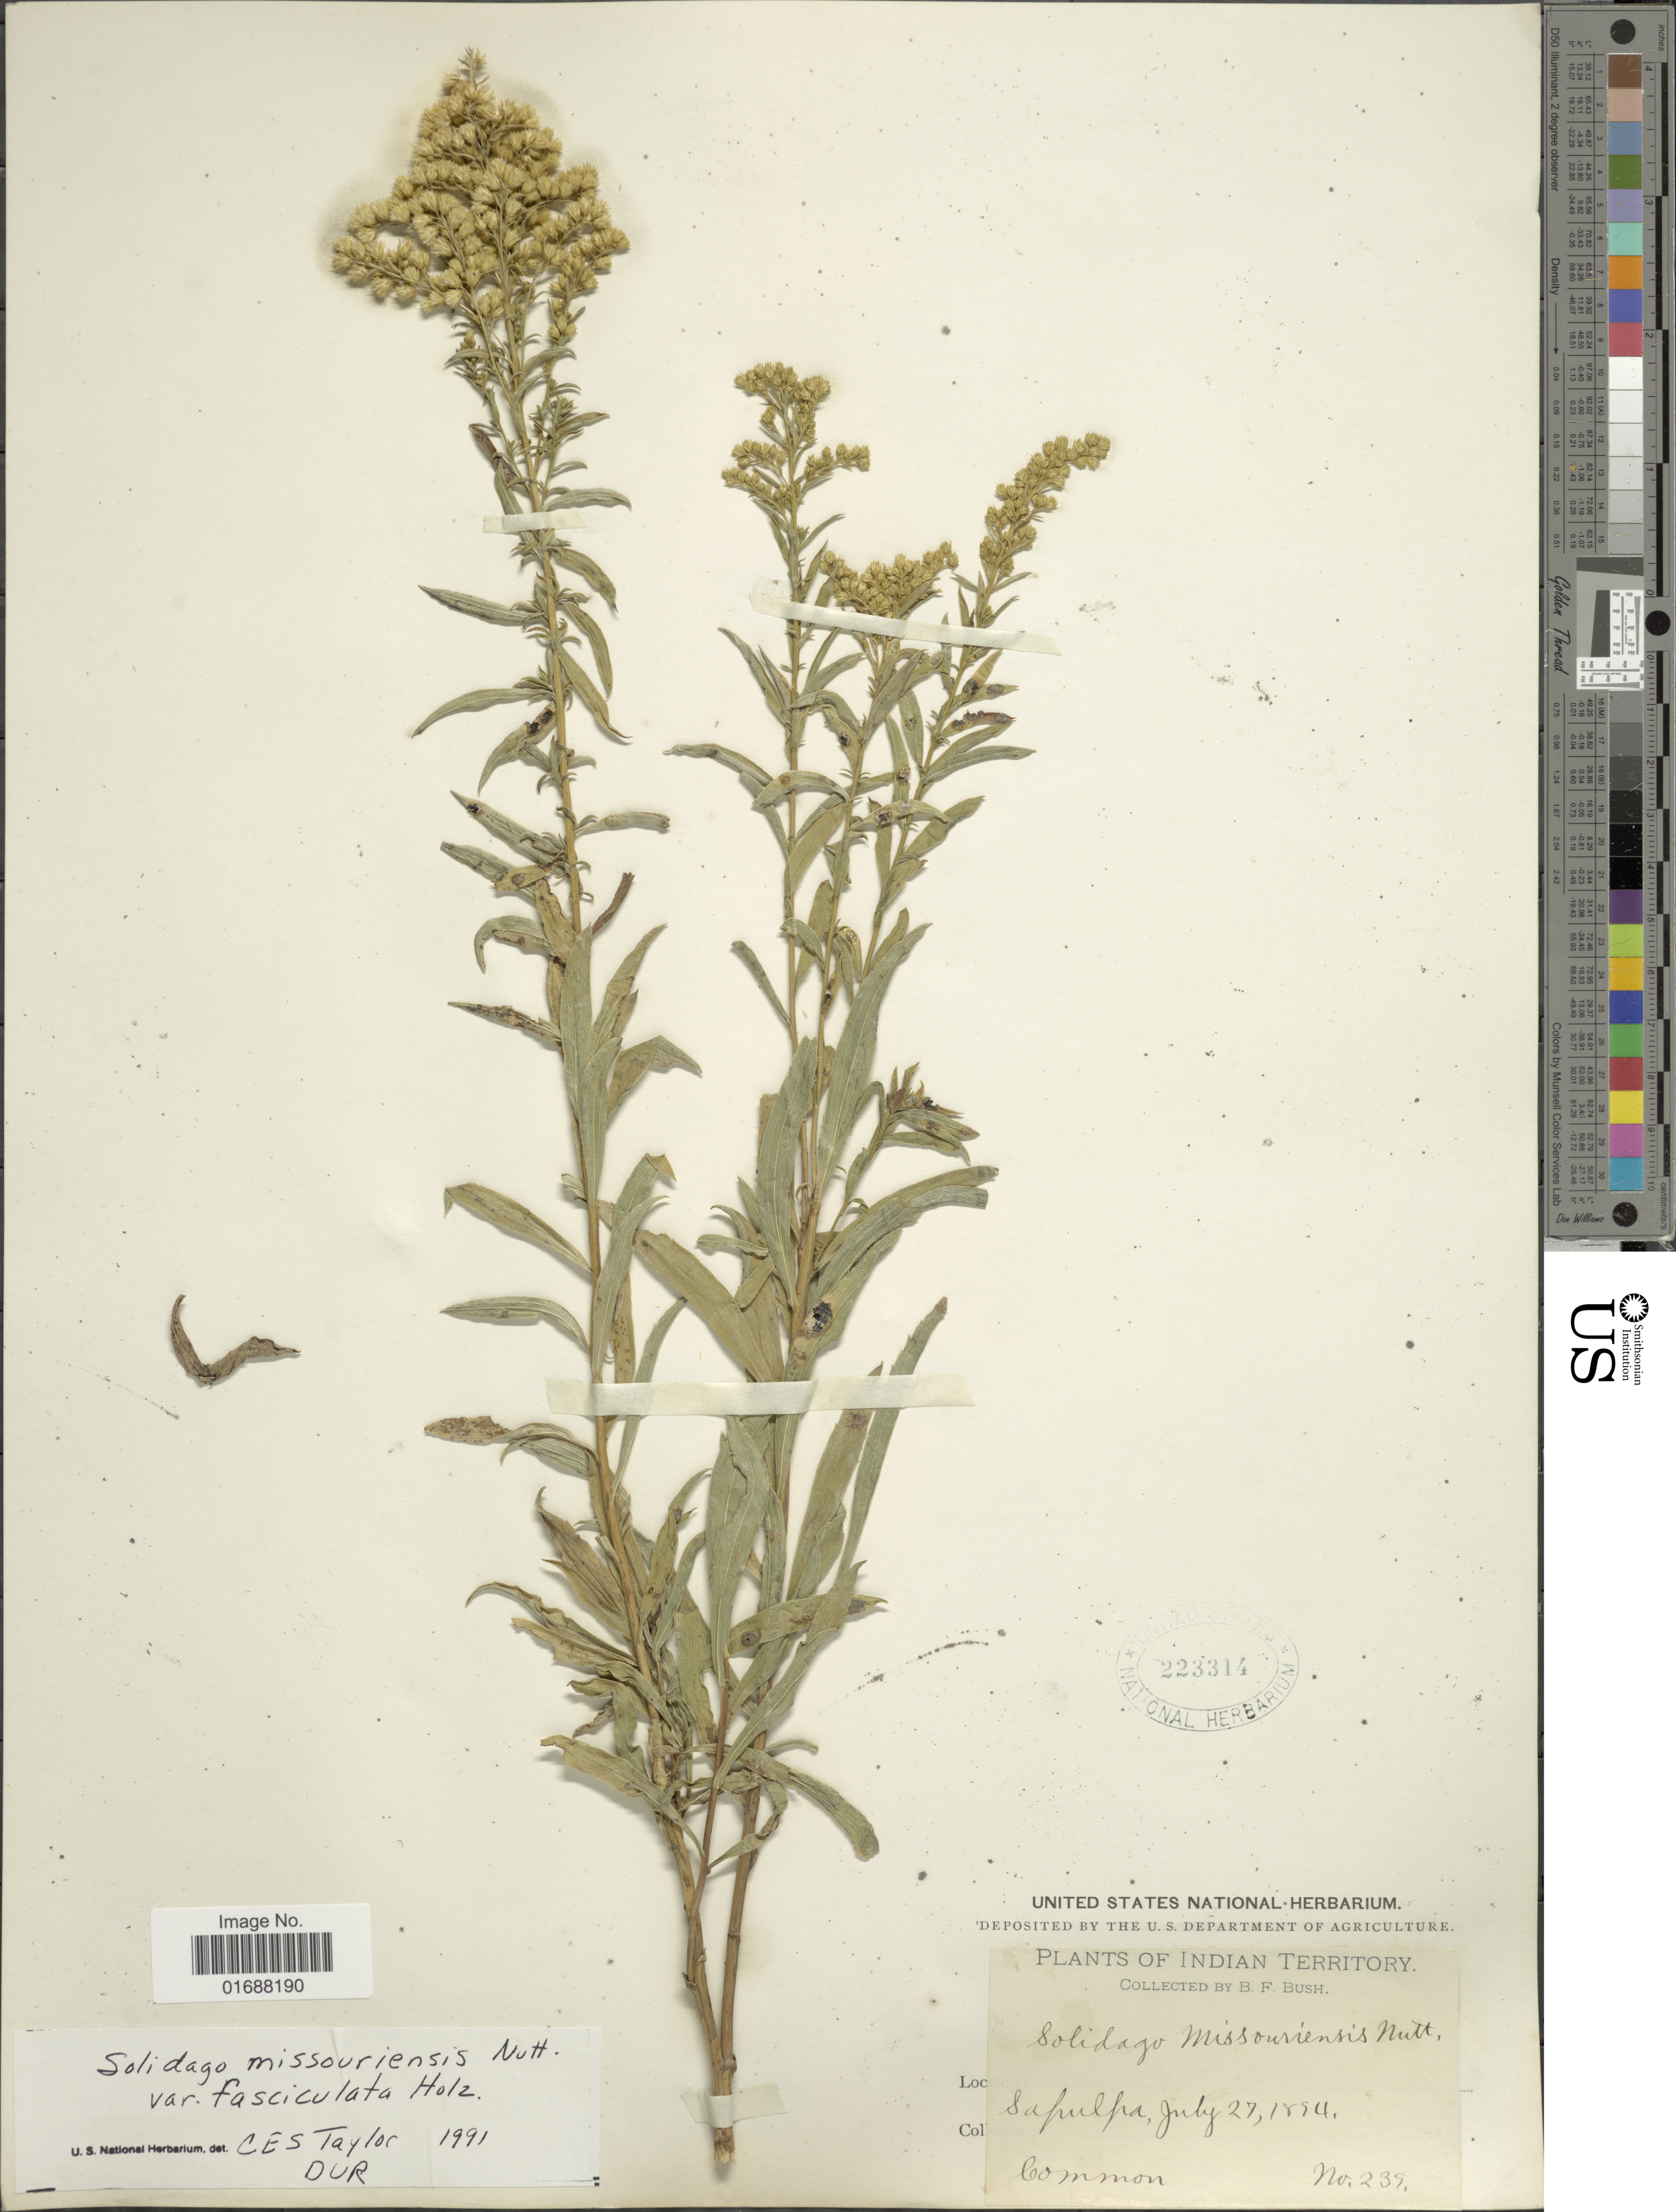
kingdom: Plantae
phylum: Tracheophyta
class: Magnoliopsida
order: Asterales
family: Asteraceae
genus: Solidago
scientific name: Solidago missouriensis var. fasciculata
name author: Holz.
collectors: B. F. Bush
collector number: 239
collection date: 1894-07-27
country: United States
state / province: Oklahoma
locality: Indian Territory, Sapulpa.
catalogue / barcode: US 223314